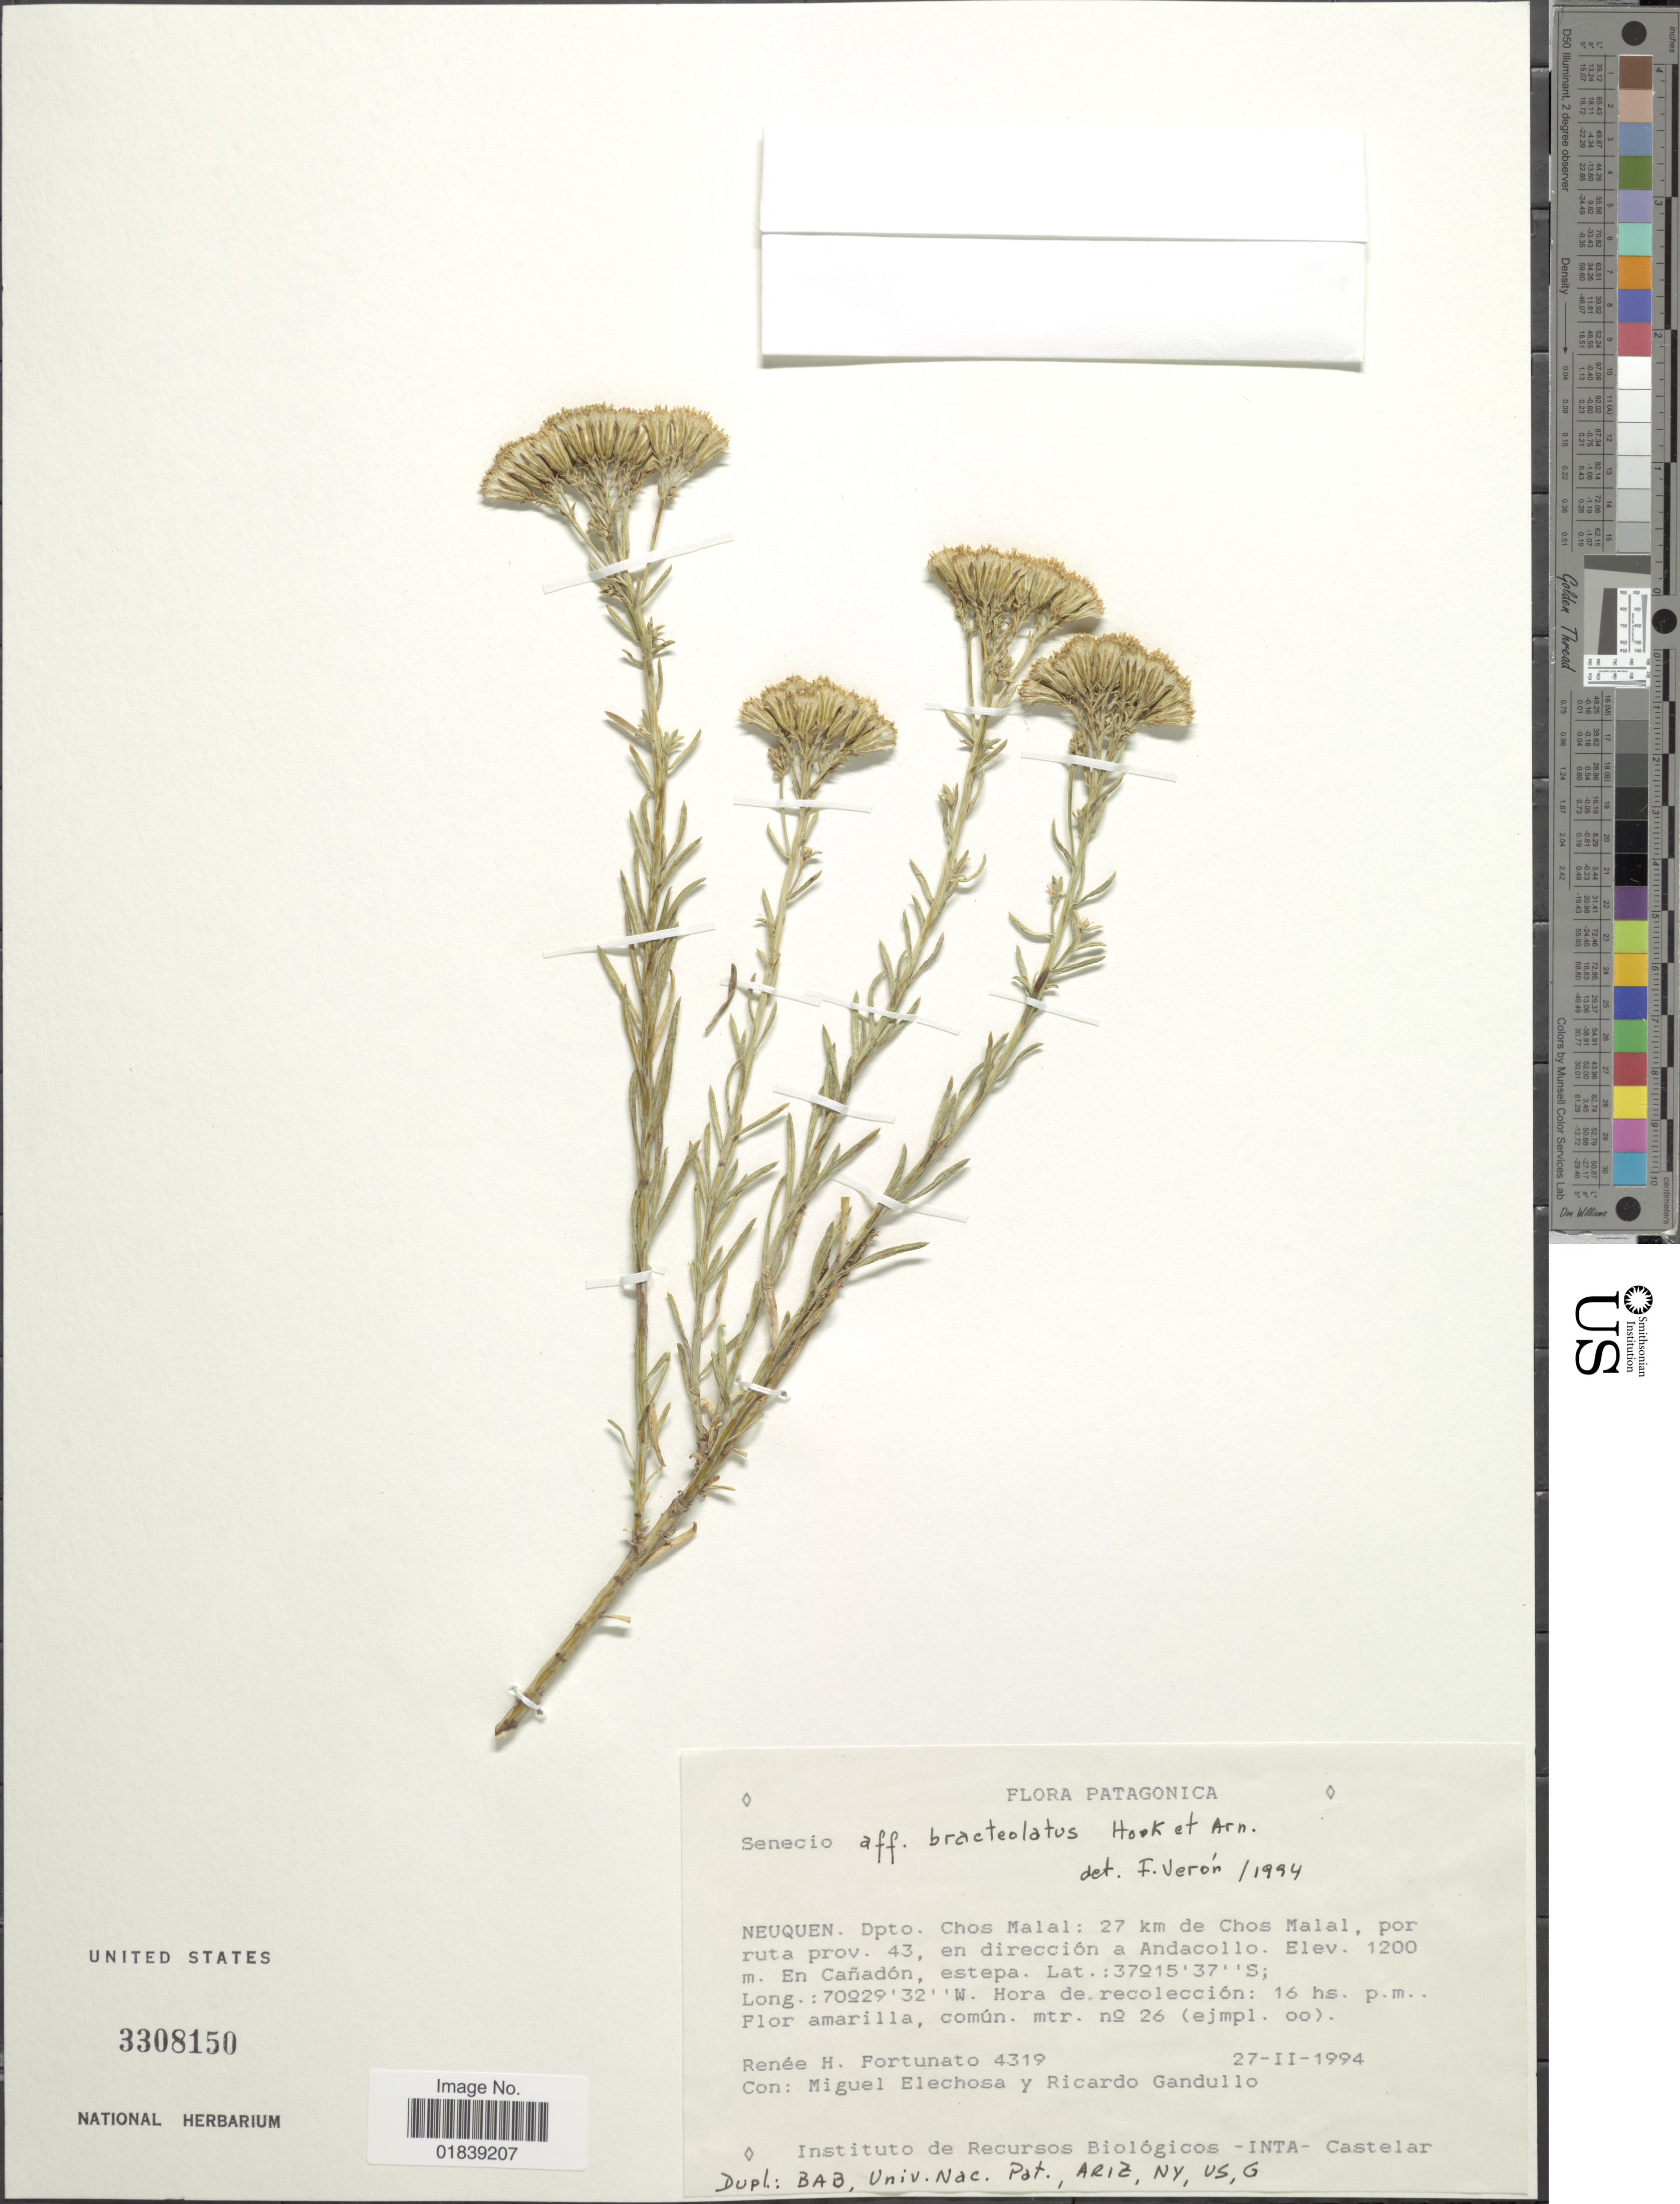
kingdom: Plantae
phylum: Tracheophyta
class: Magnoliopsida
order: Asterales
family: Asteraceae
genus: Senecio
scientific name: Senecio bracteolatus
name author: Hook. & Arn.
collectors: R. H. Fortunato, M. Elechosa & R. Gandullo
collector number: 4319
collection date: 1994-02-27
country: Argentina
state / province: Neuquen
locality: Dpto. Chos Malal: 27 km de Chos Malal, por ruta prov. 43, en direccion a Andacollo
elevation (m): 1200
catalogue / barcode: US 3308150